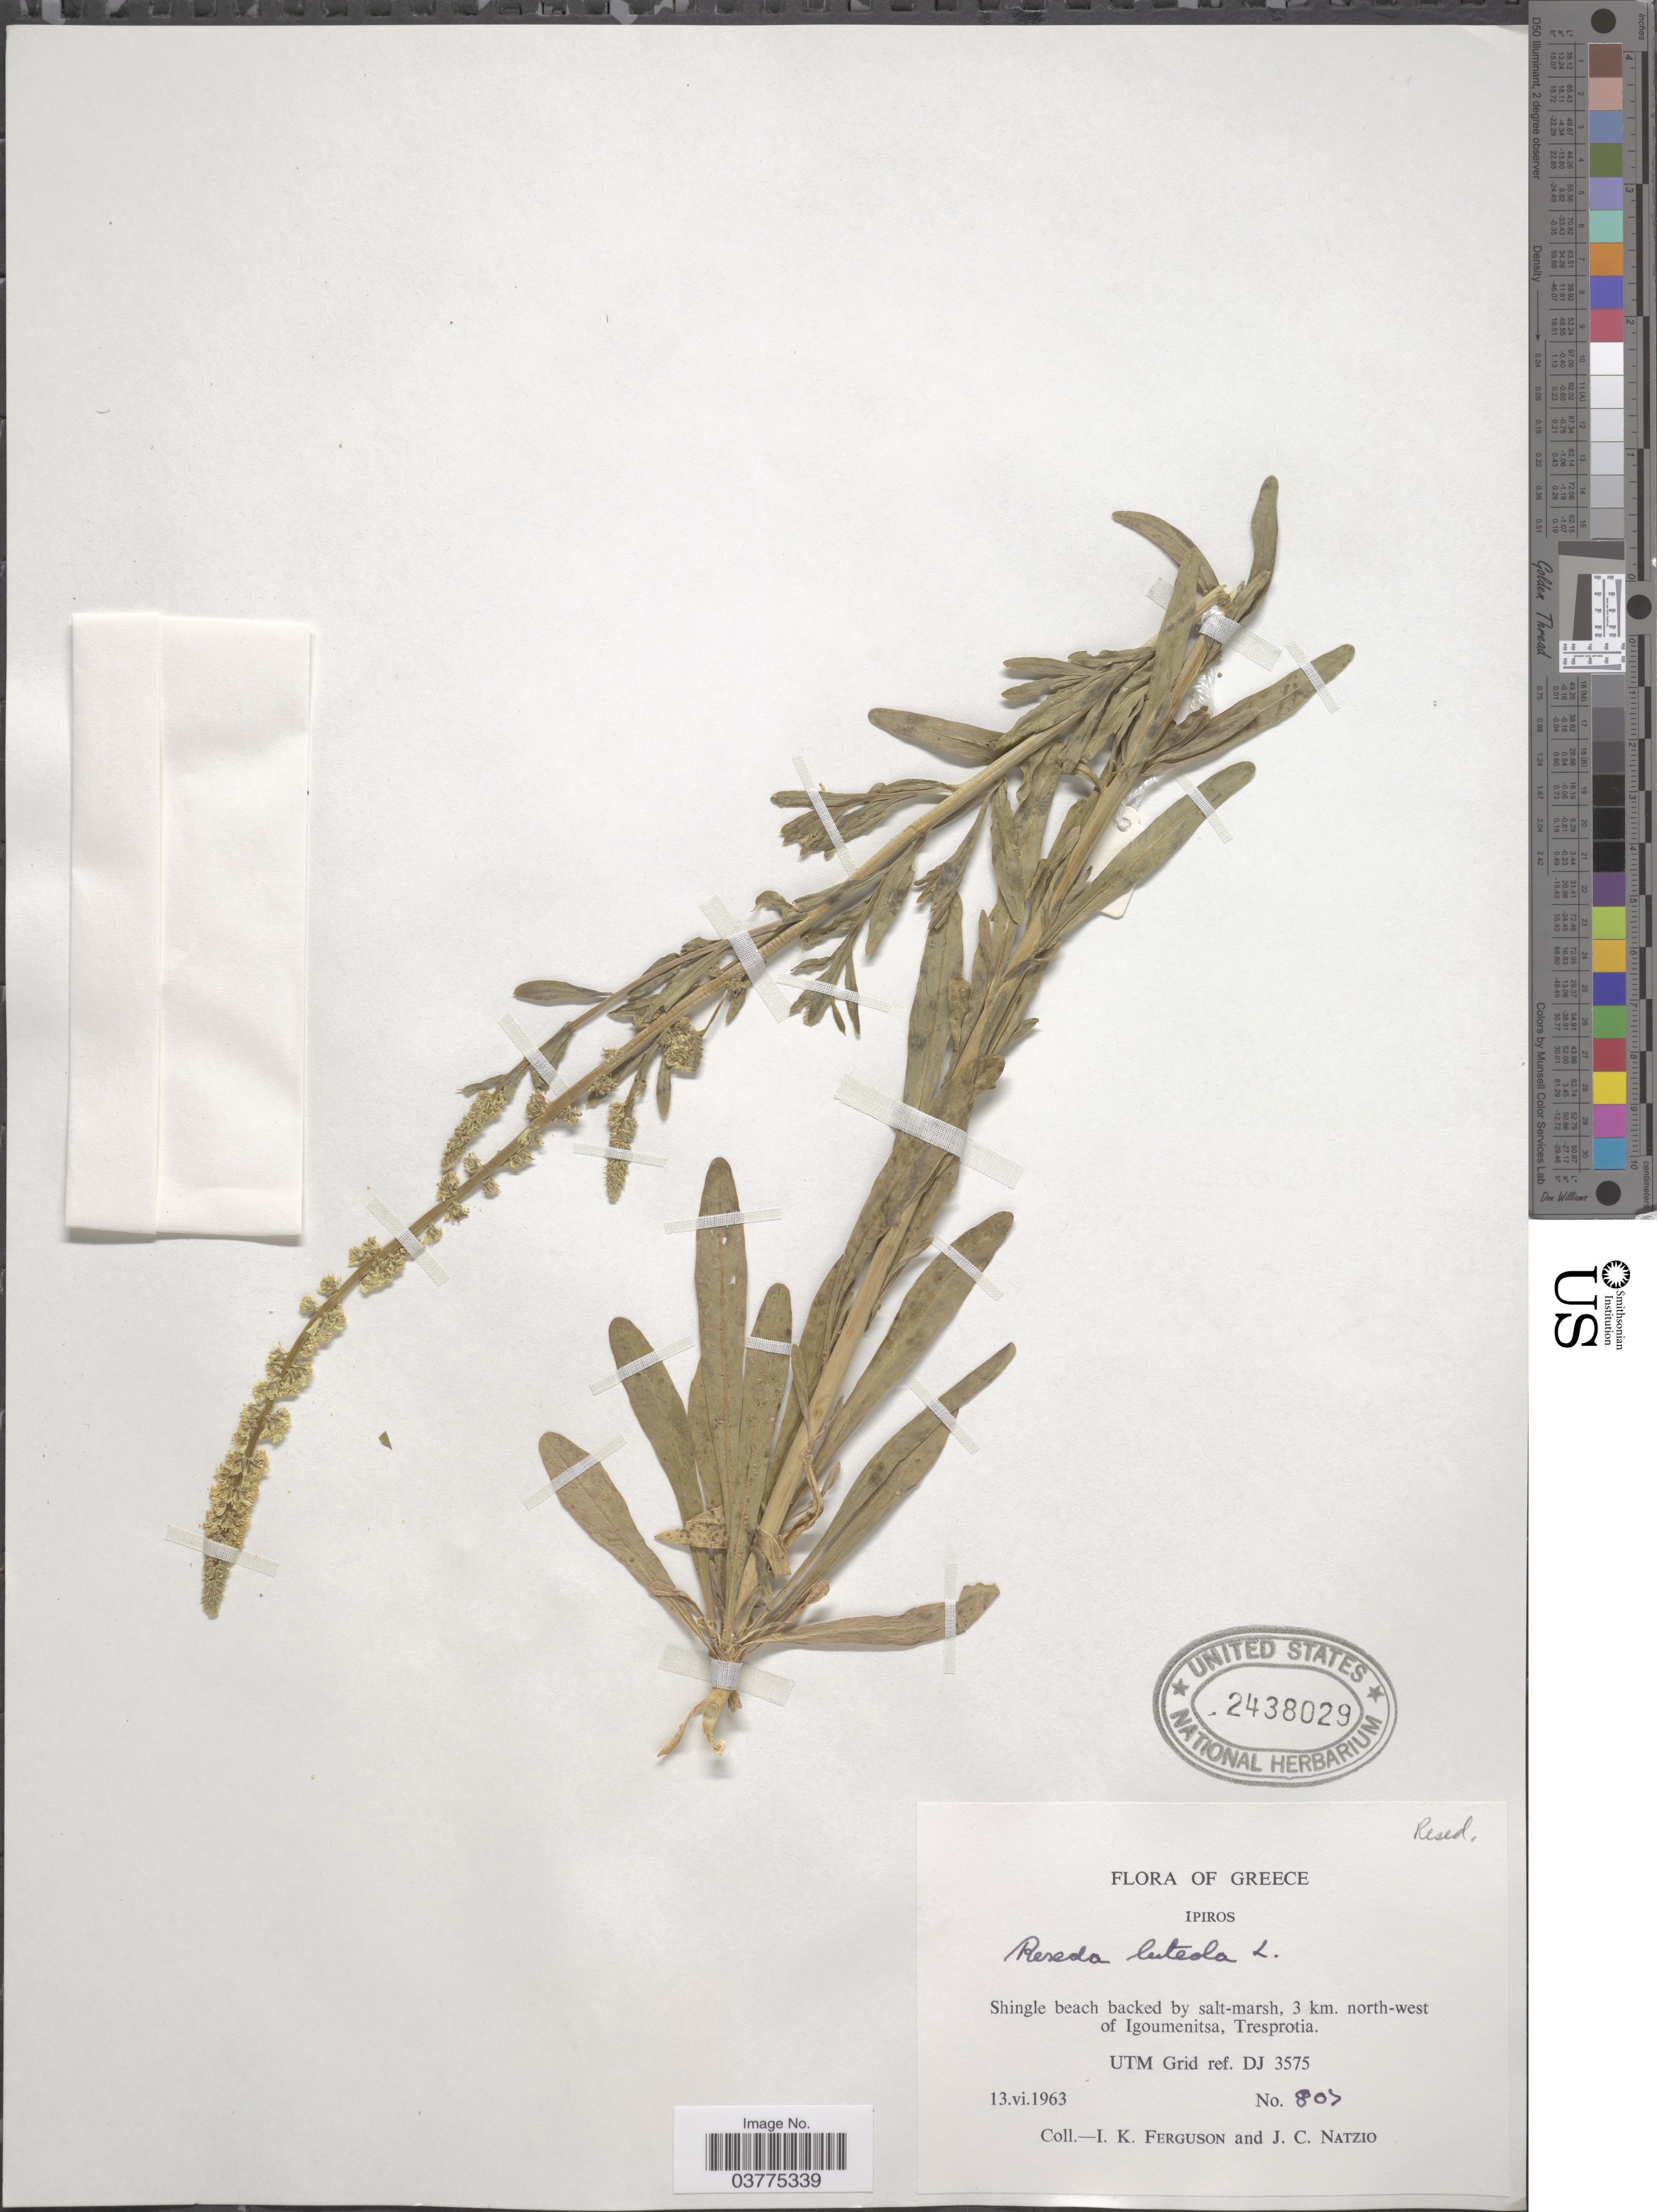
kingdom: Plantae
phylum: Tracheophyta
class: Magnoliopsida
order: Brassicales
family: Resedaceae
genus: Reseda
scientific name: Reseda luteola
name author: L.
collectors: I. K. Ferguson & J. Natzio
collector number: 803*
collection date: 1963-06-13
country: Greece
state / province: Epirua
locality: Ipiros. Shingle beach backed by salt-marsh, 3 km. north-west of Igoumenitsa, Tresprotia. UTM Grid ref. DJ 3575.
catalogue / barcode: US 2438029